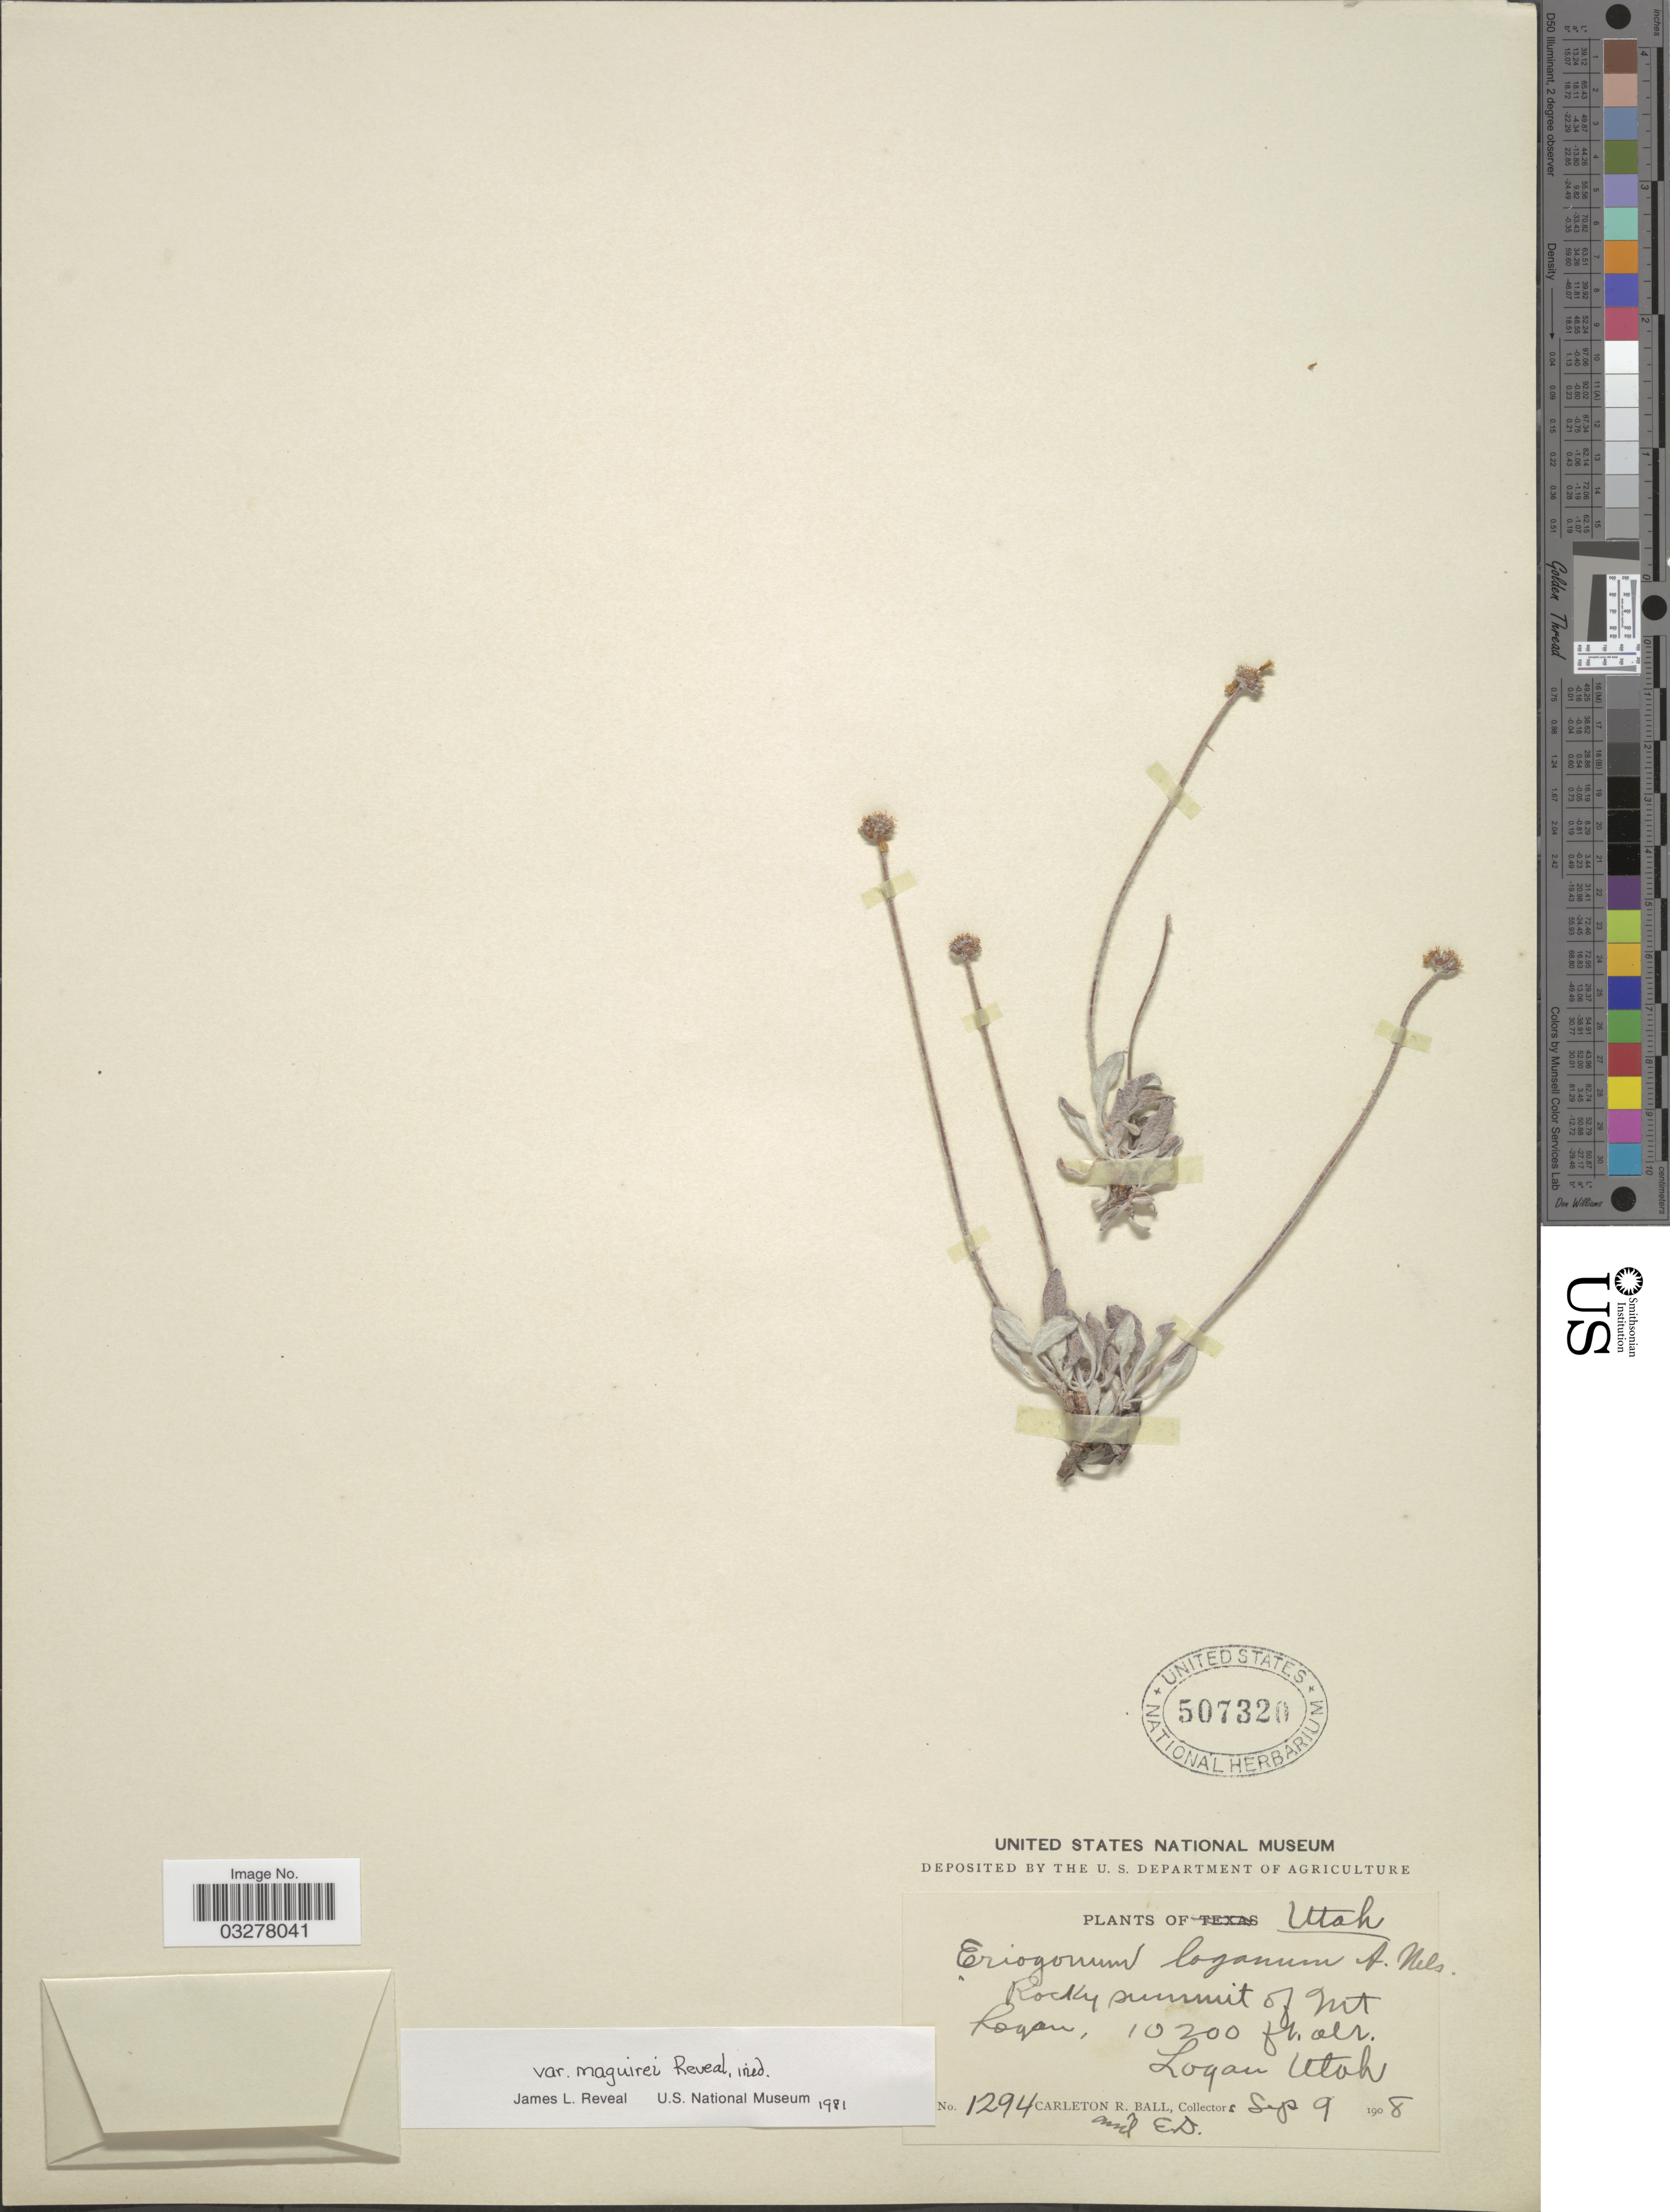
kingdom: Plantae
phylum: Tracheophyta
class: Magnoliopsida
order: Caryophyllales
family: Polygonaceae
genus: Eriogonum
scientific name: Eriogonum loganum var. maguirei Reveal var. nov. ined.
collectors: C. R. Ball & E. Ball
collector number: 1294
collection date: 1908-09-09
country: United States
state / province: Utah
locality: Rocky summit of Mt. Logan, Logan.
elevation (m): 3109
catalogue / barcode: US 507320